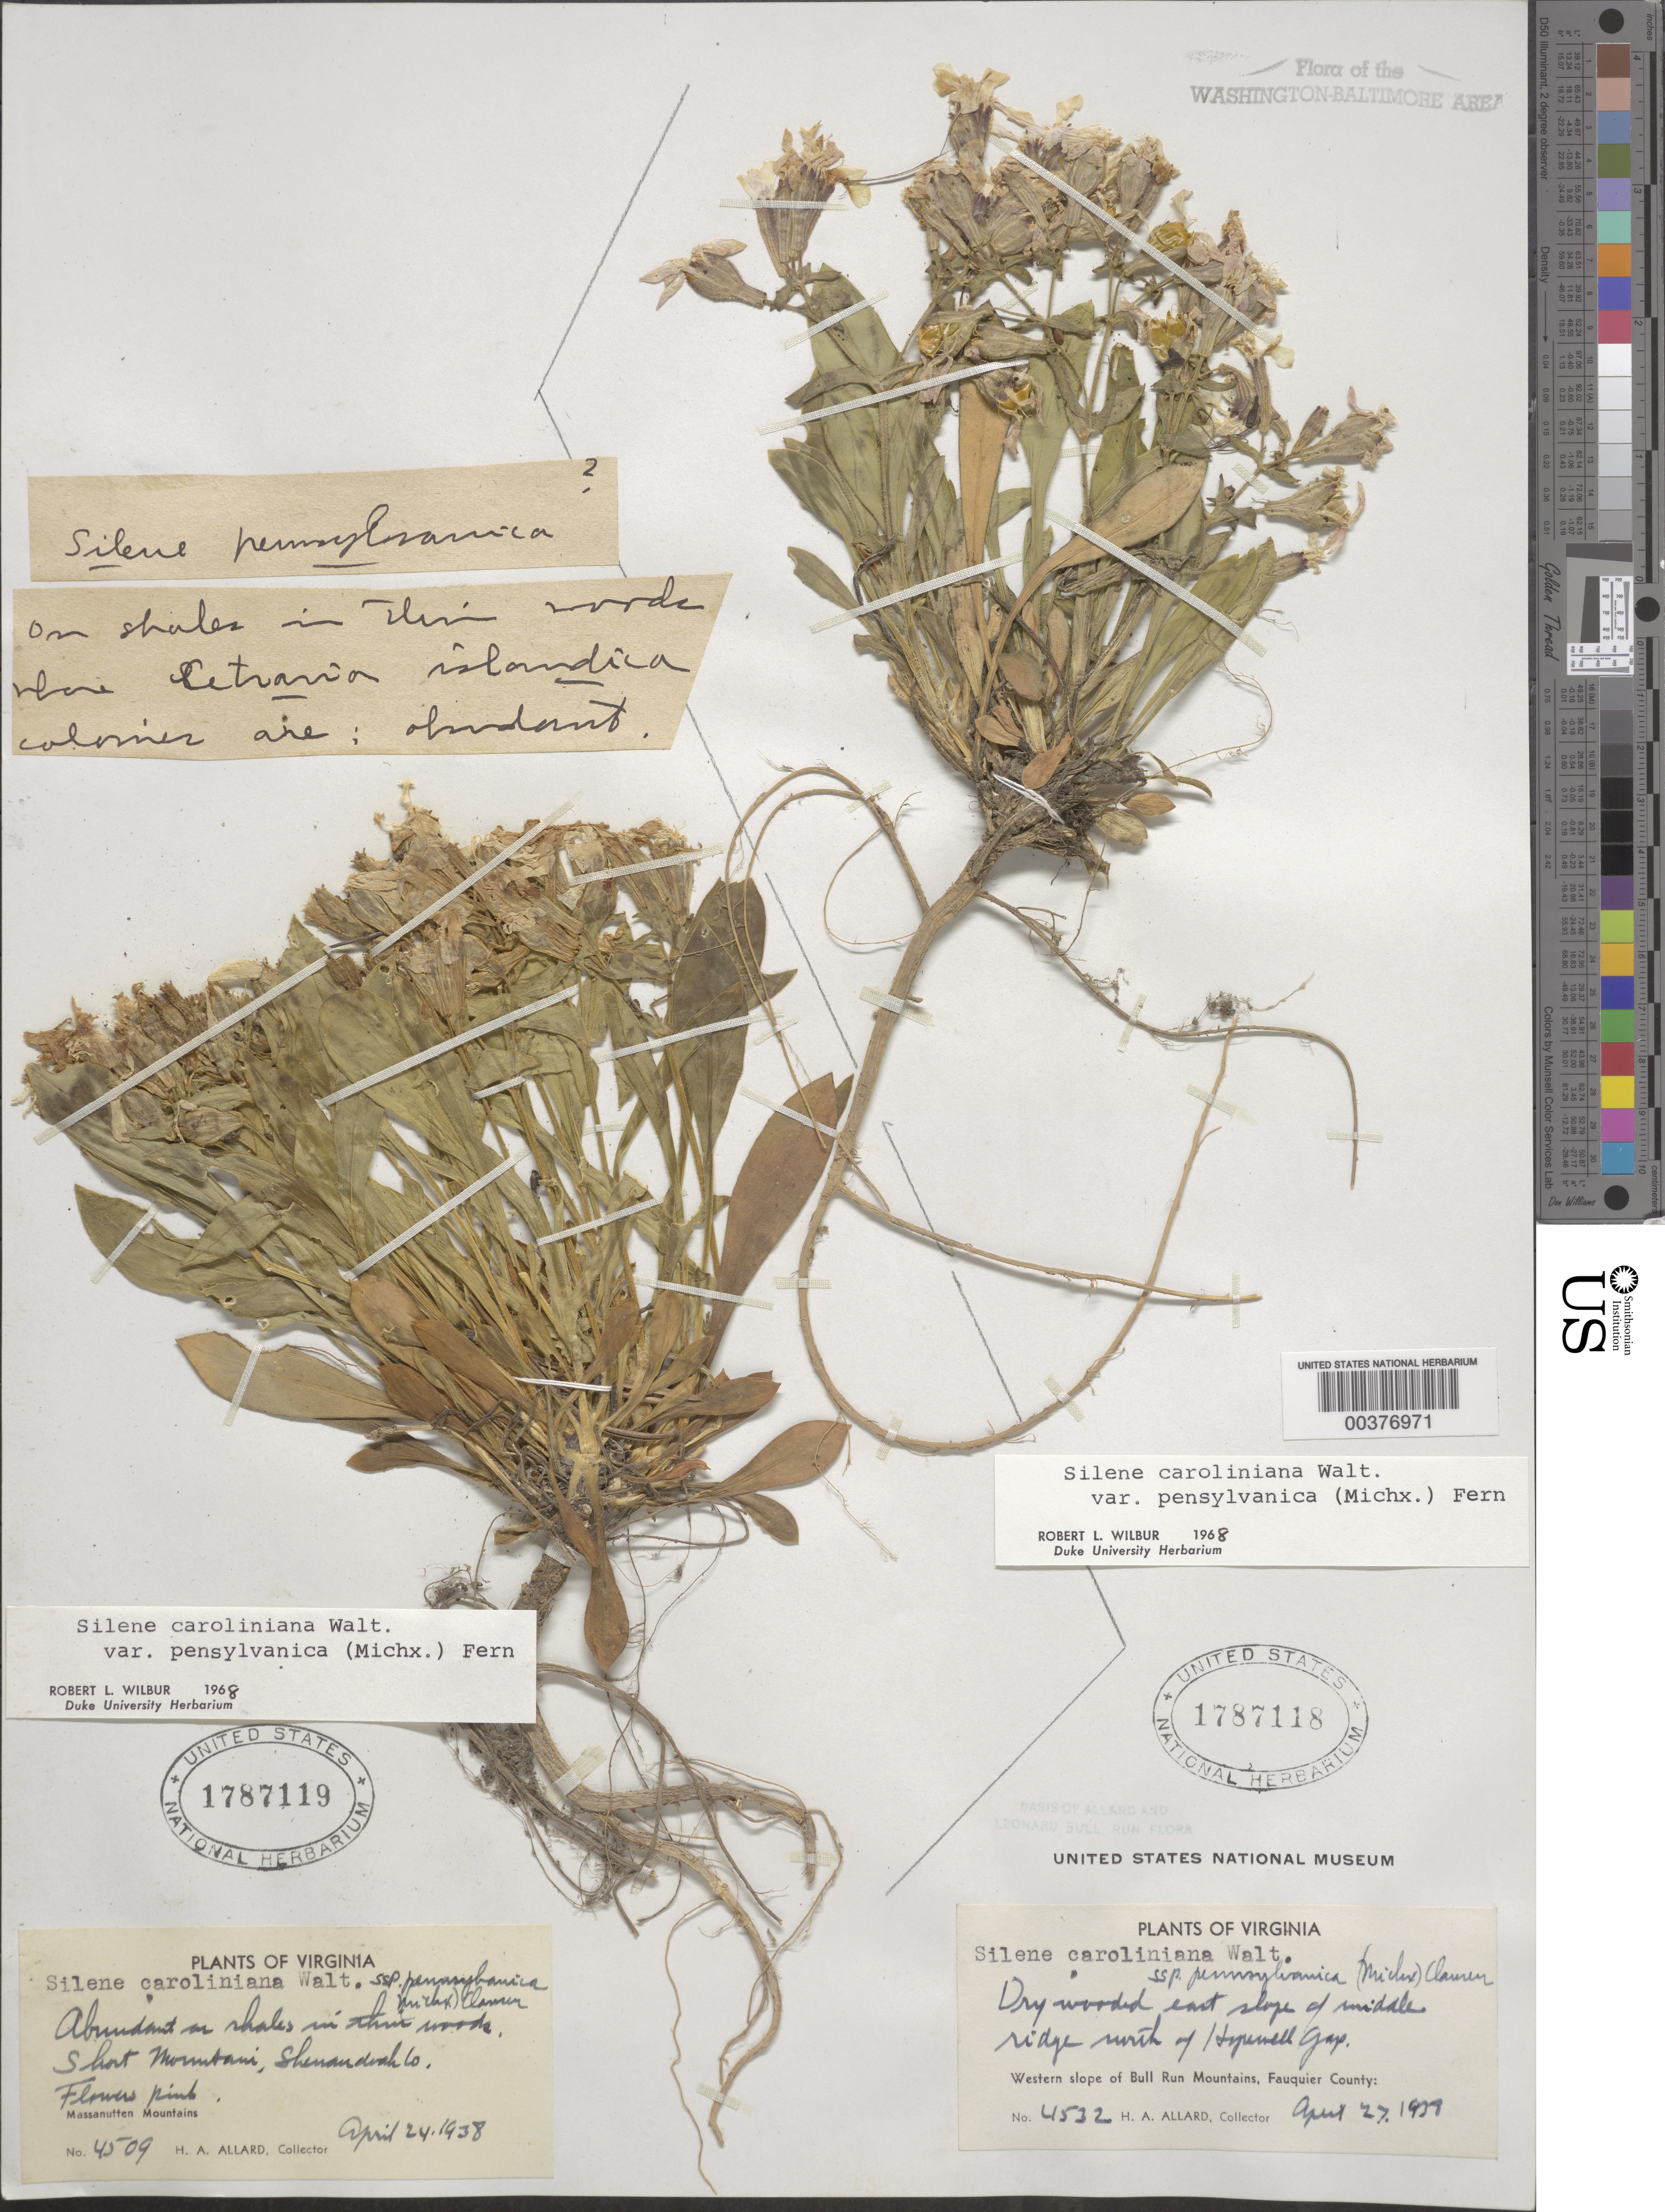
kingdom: Plantae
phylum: Tracheophyta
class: Magnoliopsida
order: Caryophyllales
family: Caryophyllaceae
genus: Silene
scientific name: Silene caroliniana var. pensylvanica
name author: (Michx.) Fernald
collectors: H. A. Allard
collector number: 4532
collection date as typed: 27 Apr 1938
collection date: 1938-04-27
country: United States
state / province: Virginia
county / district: Fauquier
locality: North of Hopewell Gap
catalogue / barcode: US 1787118